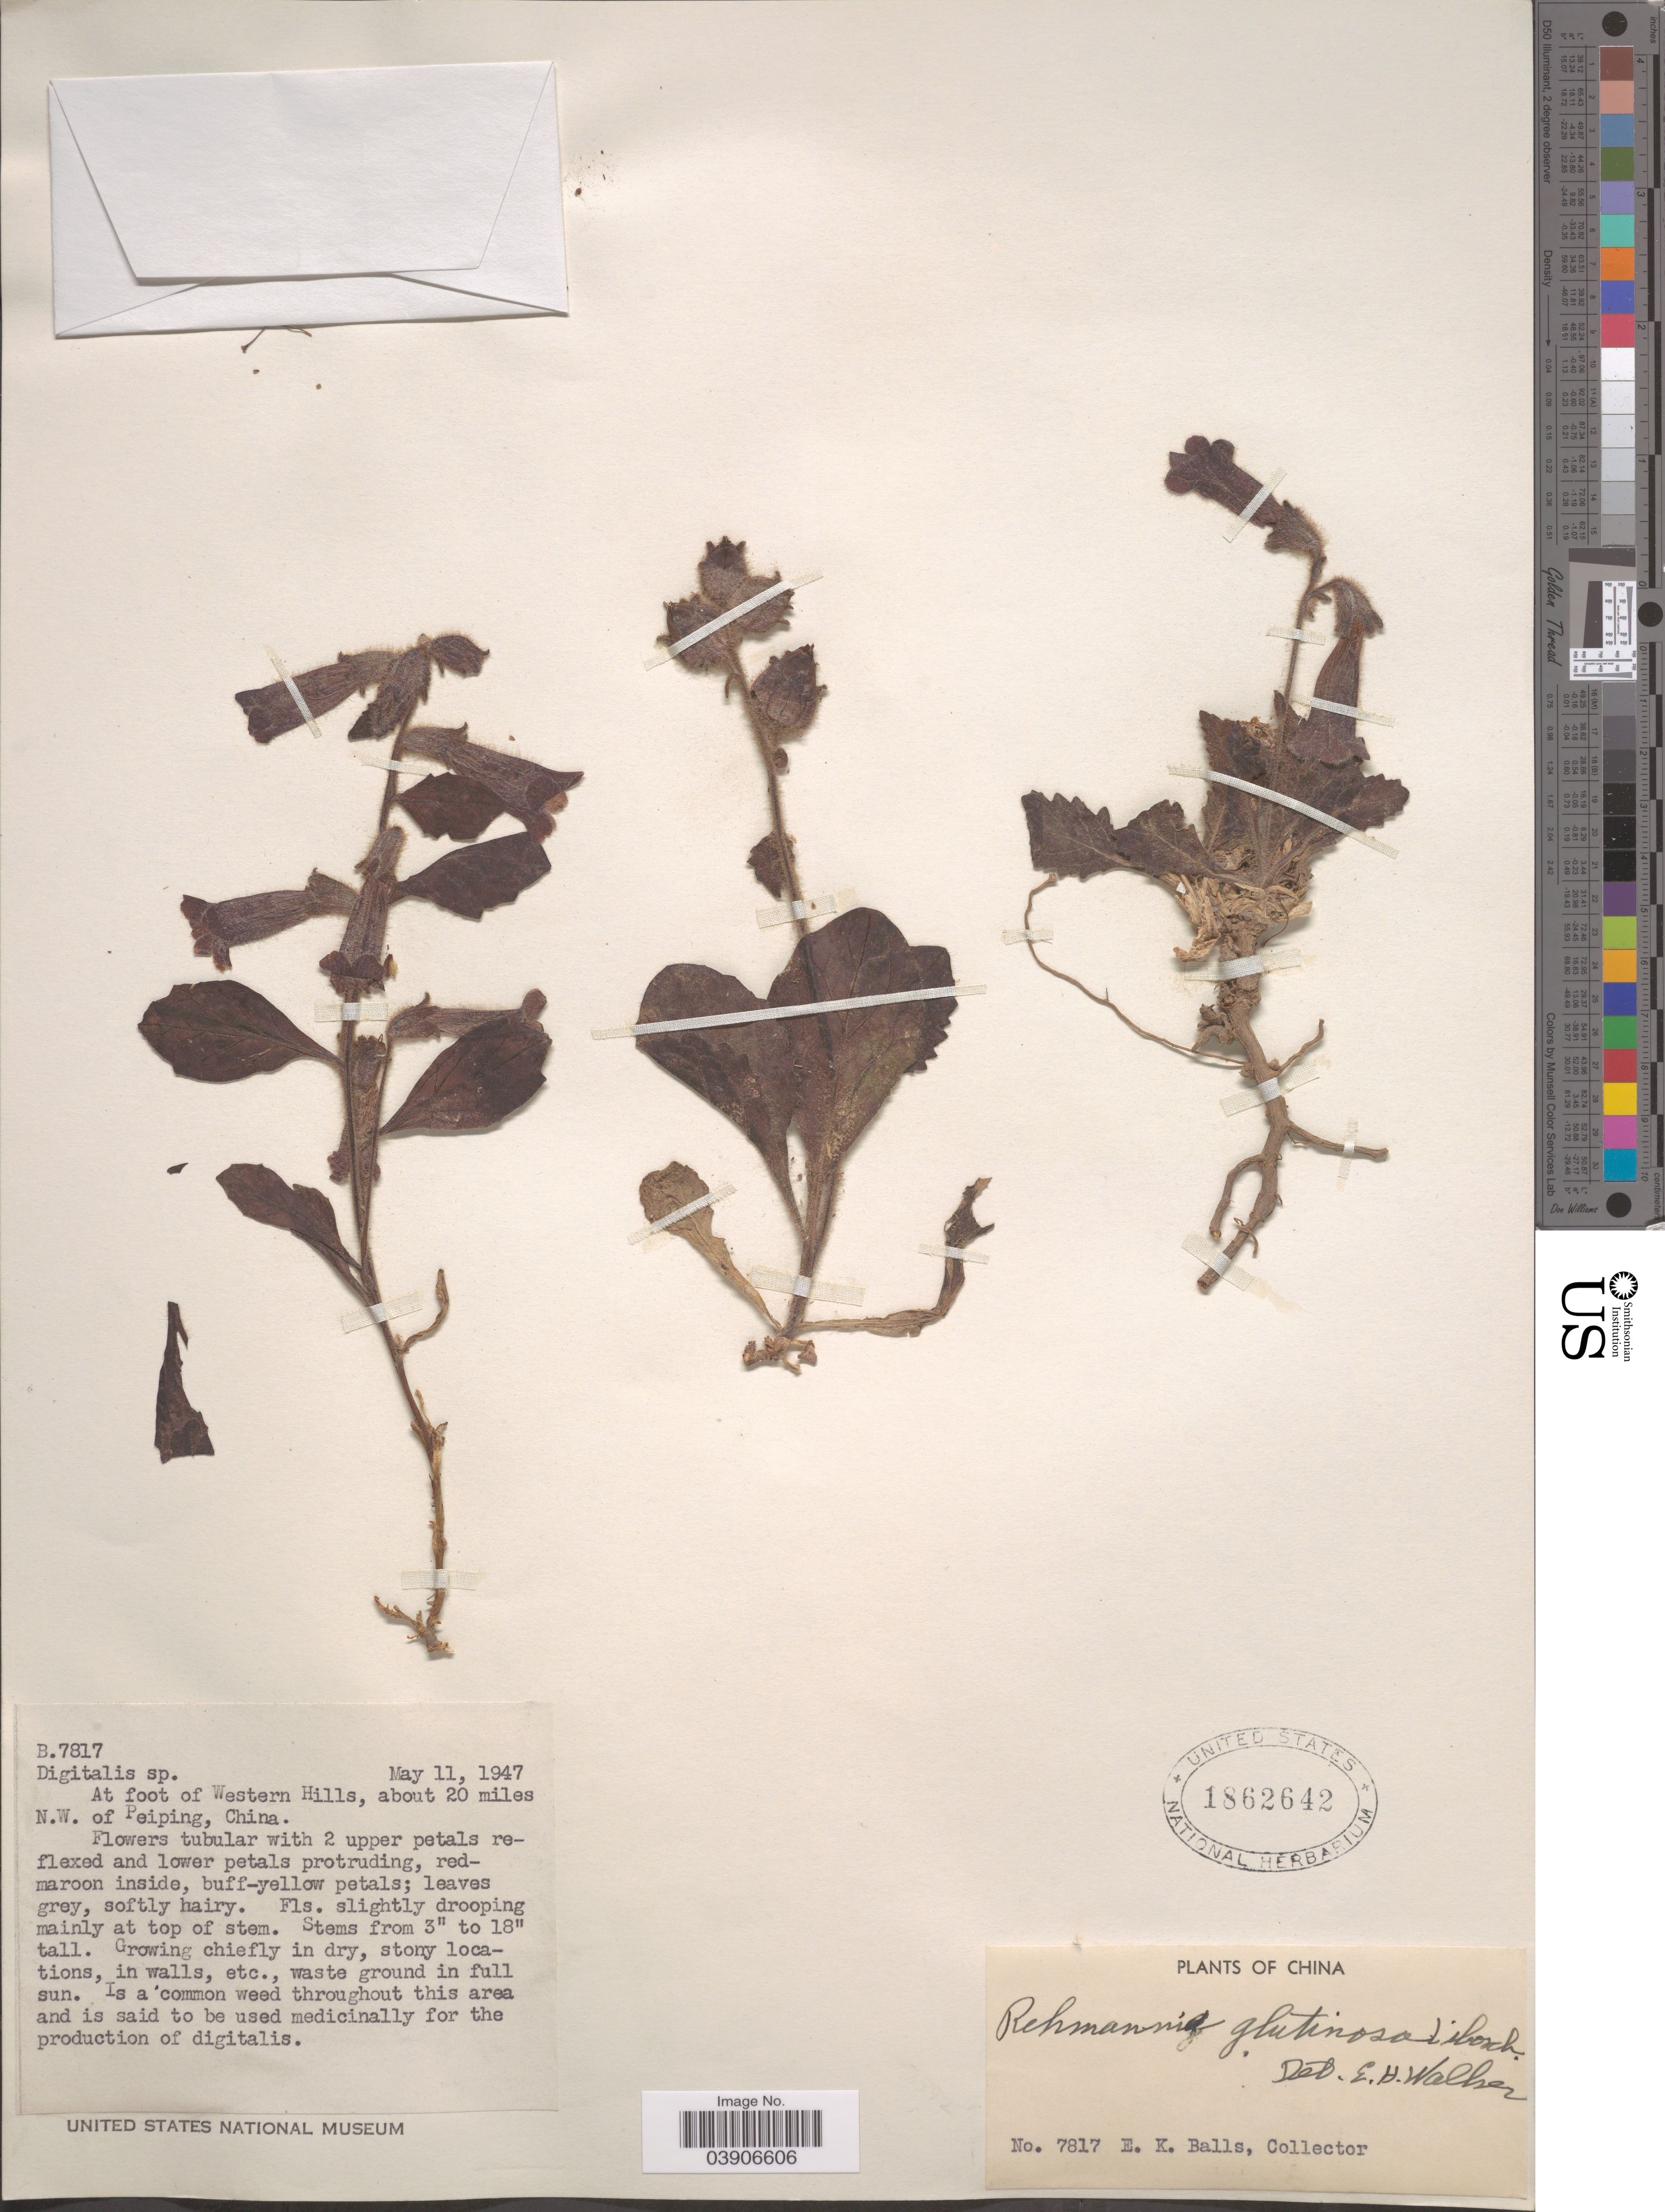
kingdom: Plantae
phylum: Tracheophyta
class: Magnoliopsida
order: Lamiales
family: Rehmanniaceae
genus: Rehmannia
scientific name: Rehmannia glutinosa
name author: (Gaertn.) DC.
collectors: E. K. Balls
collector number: B 7817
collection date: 1947-05-11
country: China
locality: At foot of Western Hills, about 20 miles N.W. of Peiping.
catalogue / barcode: US 1862642